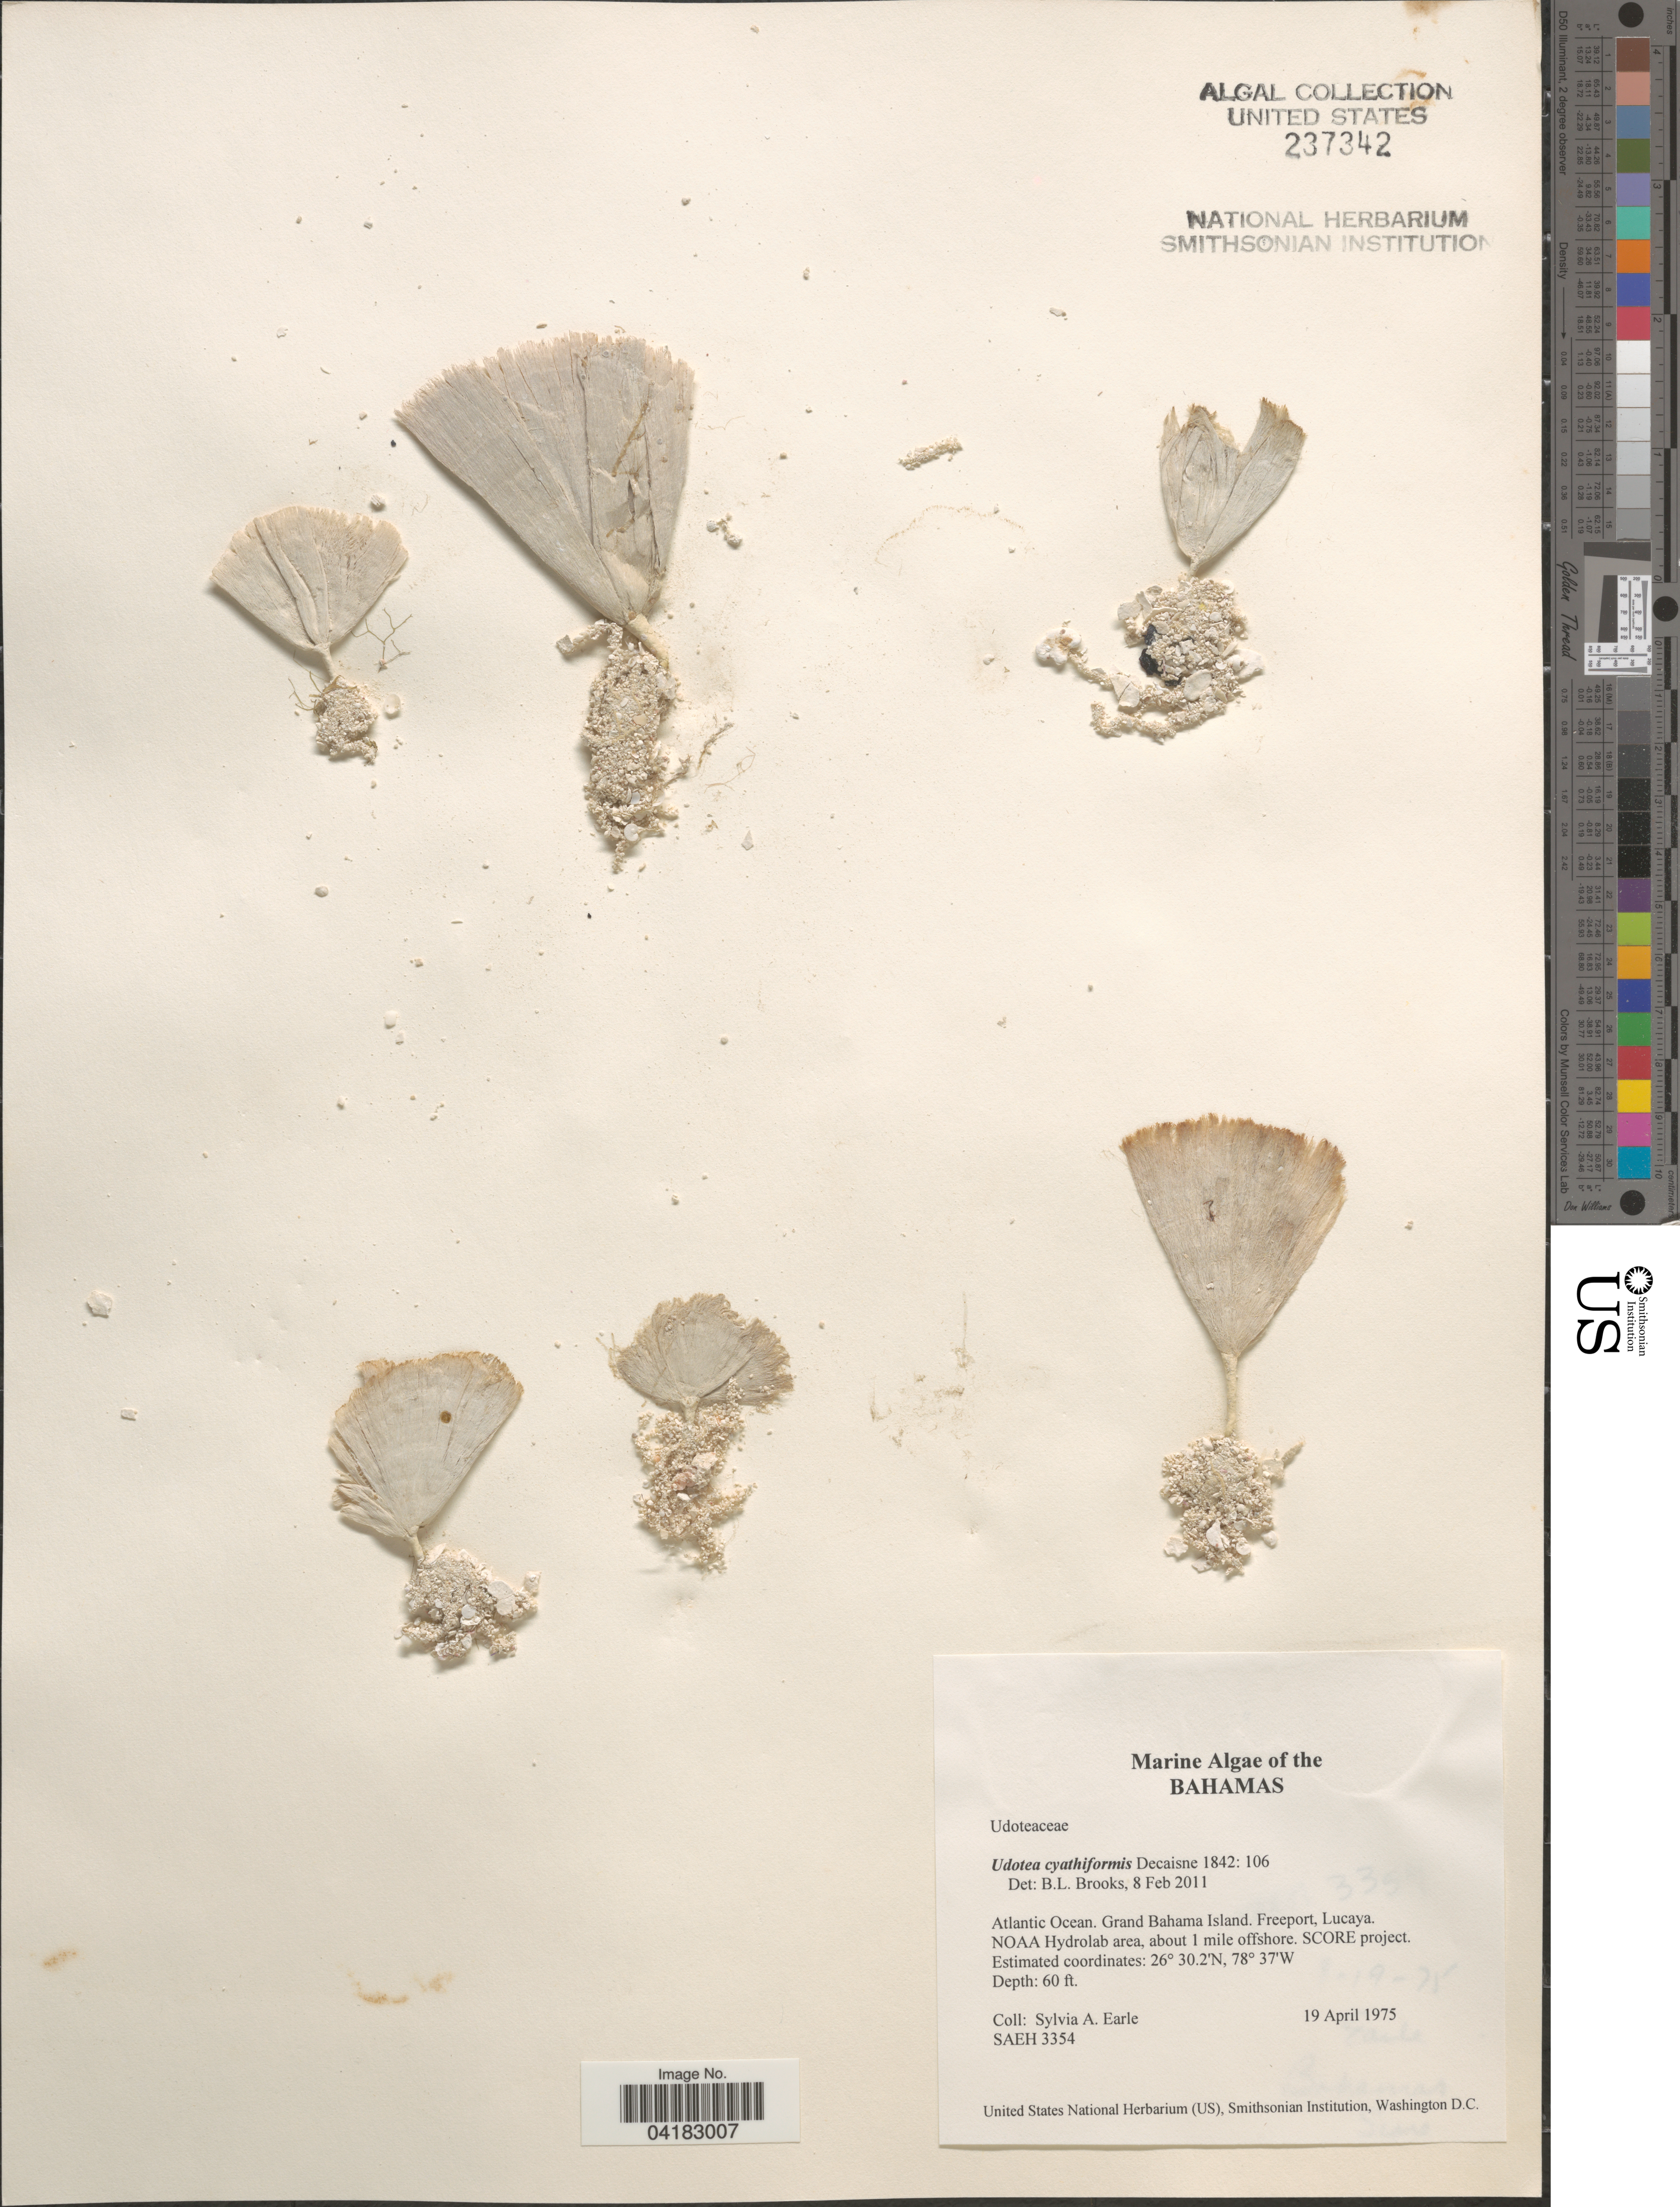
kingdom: Plantae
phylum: Chlorophyta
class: Ulvophyceae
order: Bryopsidales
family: Udoteaceae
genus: Udotea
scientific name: Udotea cyathiformis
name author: Decne.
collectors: S. A. Earle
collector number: SAEH3354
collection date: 1975-04-19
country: Bahamas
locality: Atlantic Ocean. Grand Bahama Island. Freeport, Lucaya. NOAA Hydrolab area, about 1 mile offshore. SCORE project.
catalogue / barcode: US 237342